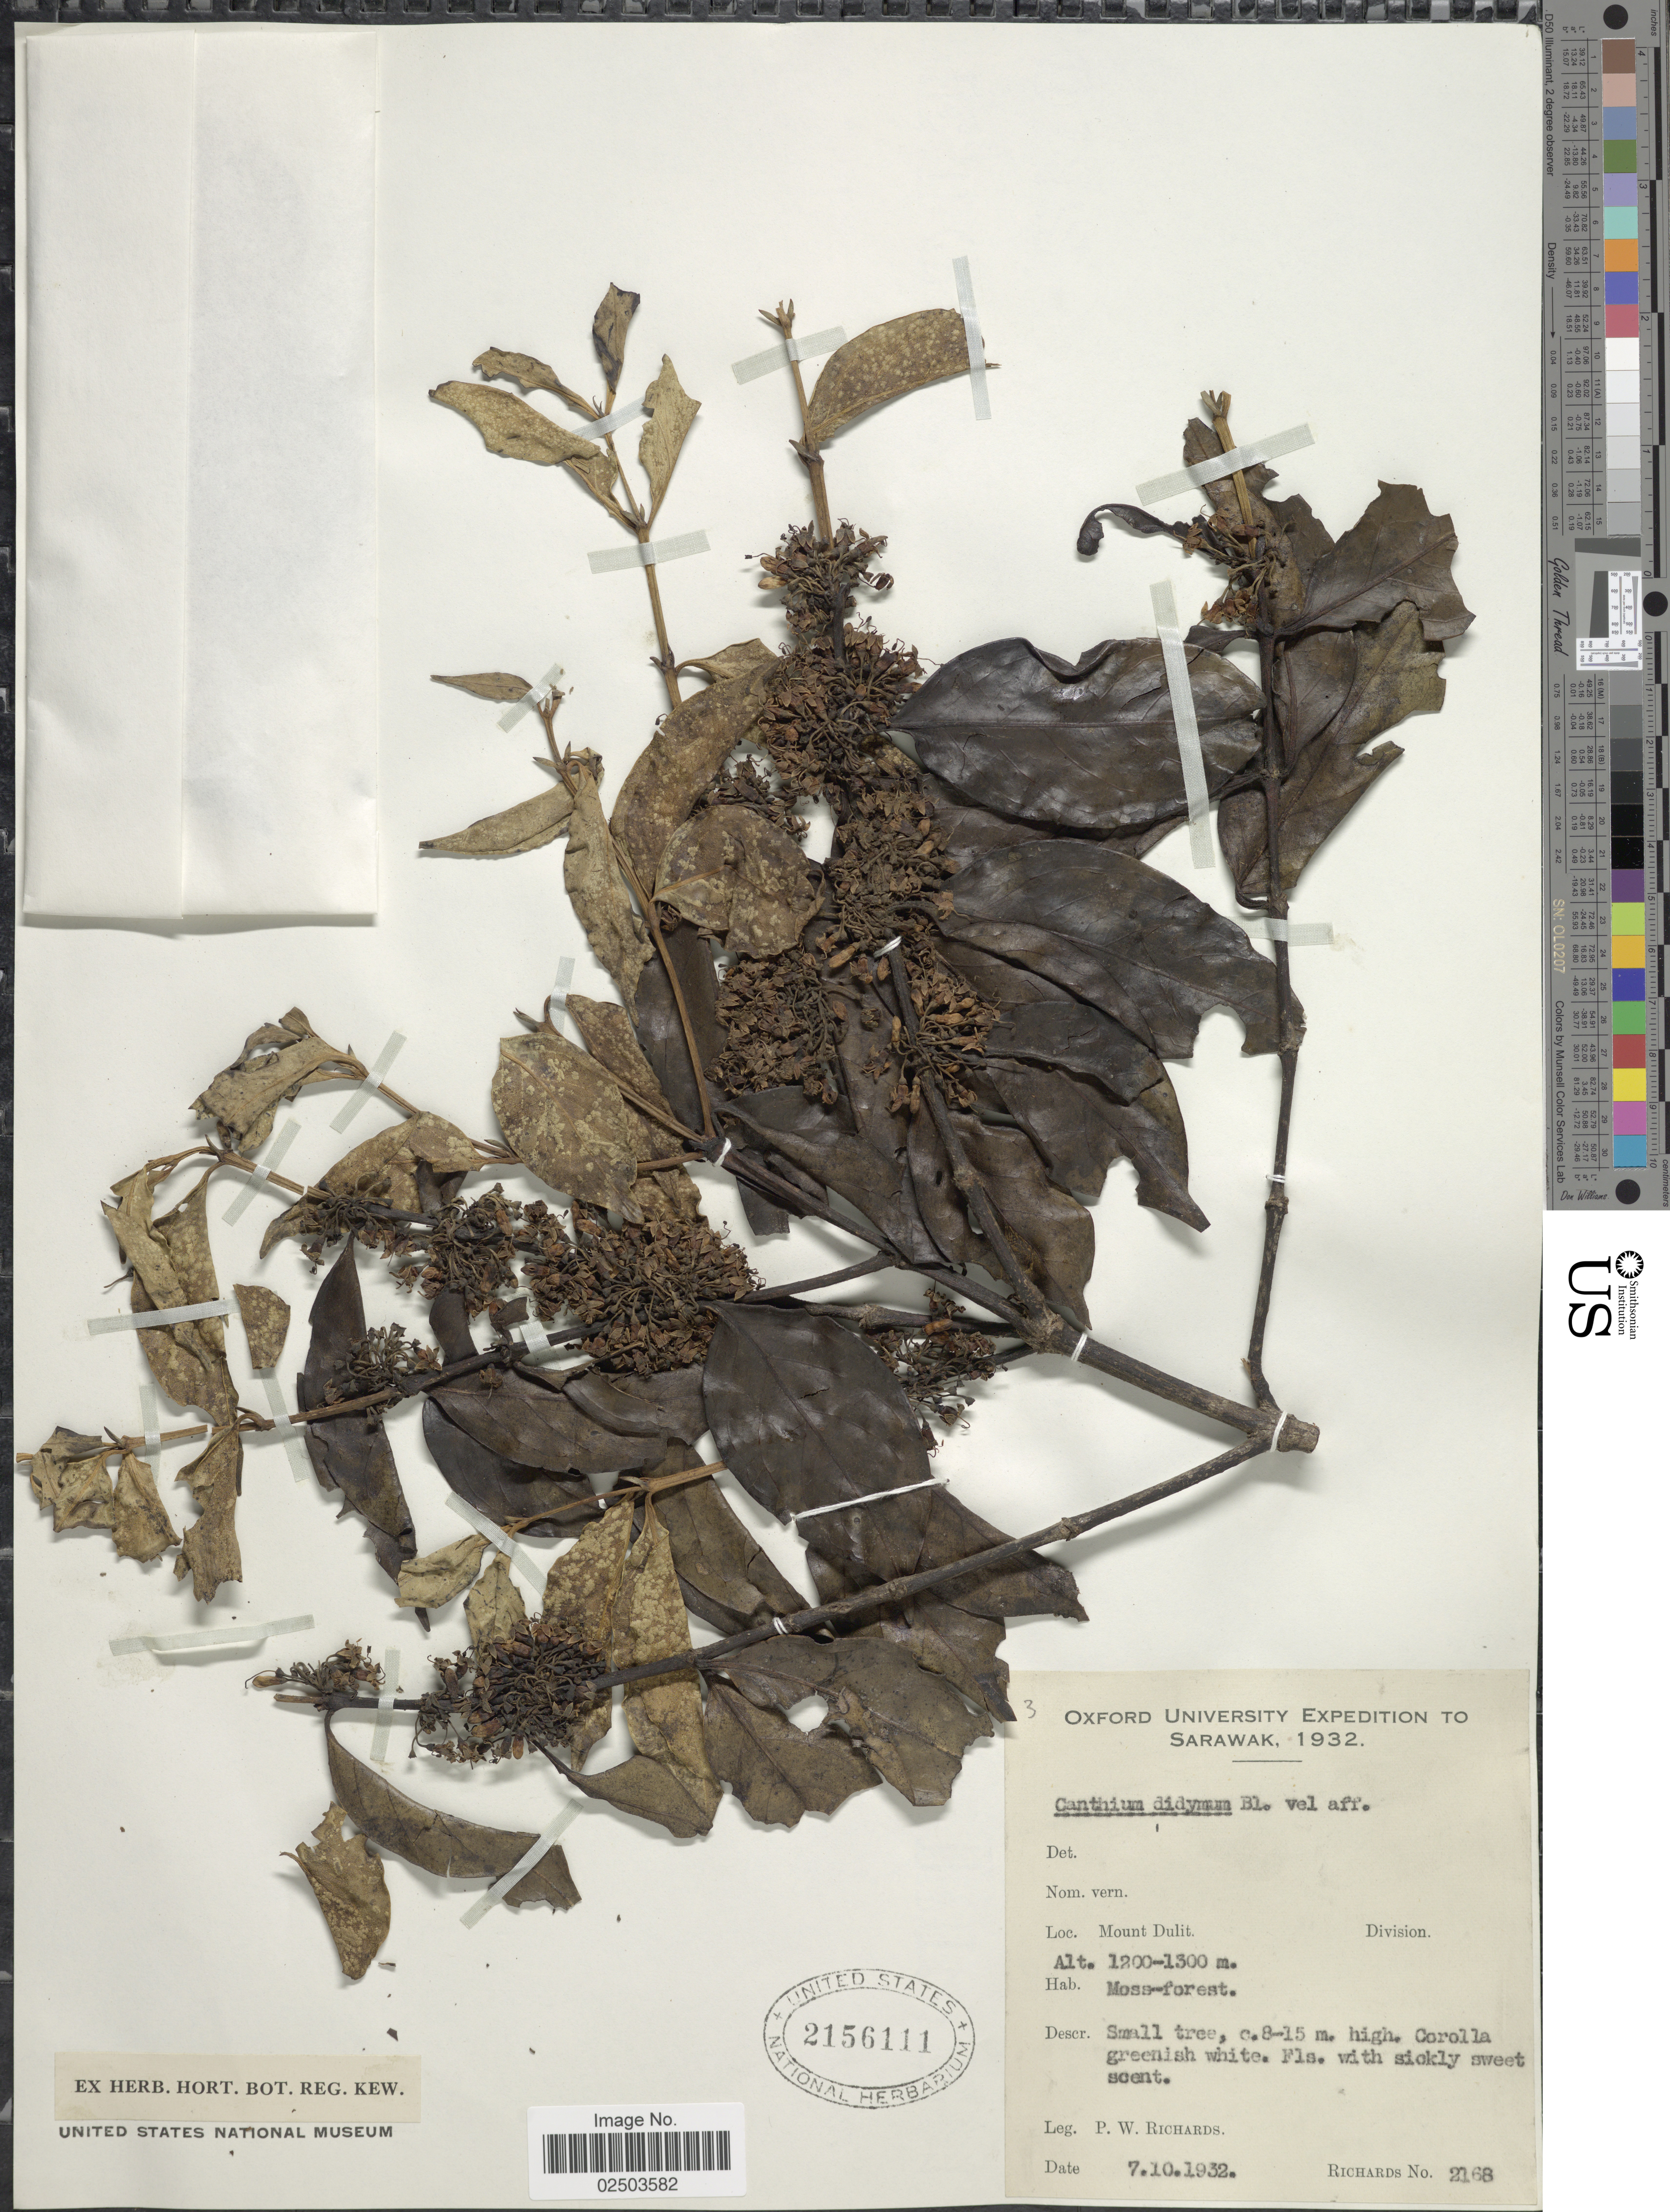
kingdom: Plantae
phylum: Tracheophyta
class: Magnoliopsida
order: Gentianales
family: Rubiaceae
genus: Psydrax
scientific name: Psydrax dicoccos var. dicoccos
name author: Gaertn.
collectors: P. Richards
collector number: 2168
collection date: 1932-10-07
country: Malaysia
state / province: Sarawak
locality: Mount Dulit, Division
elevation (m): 1200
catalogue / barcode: US 2156111